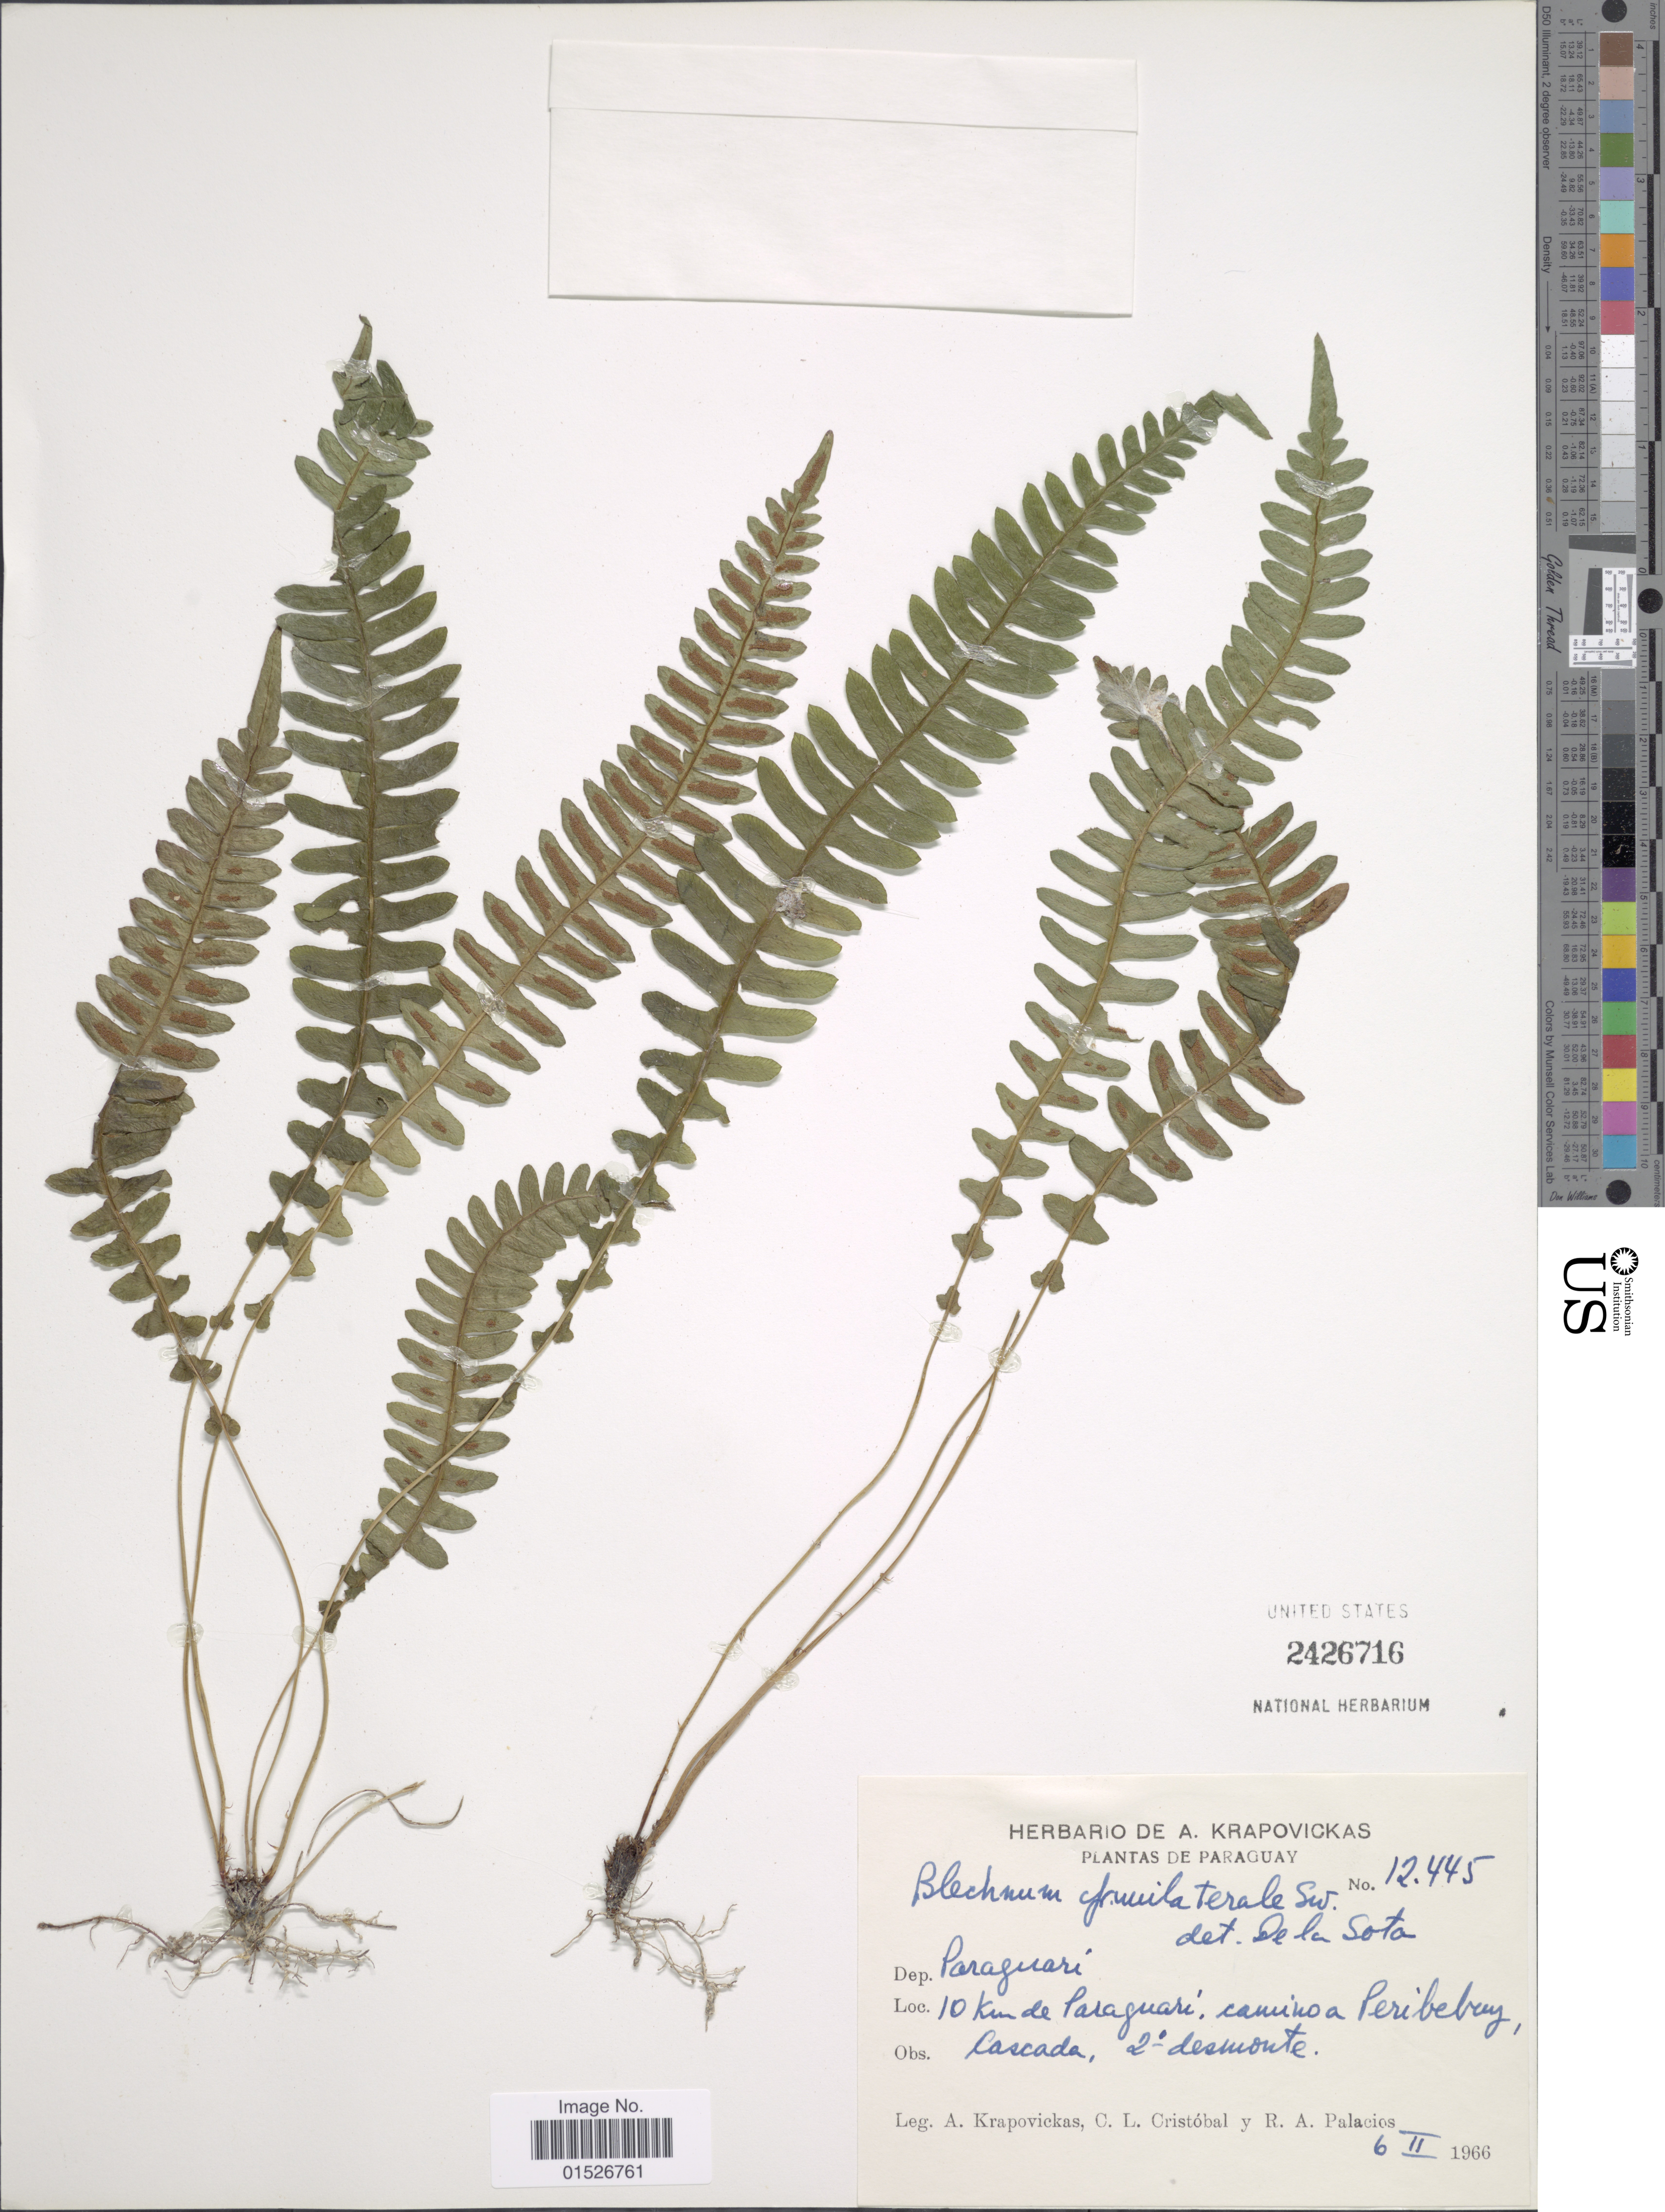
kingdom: Plantae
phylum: Tracheophyta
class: Polypodiopsida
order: Polypodiales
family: Blechnaceae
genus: Blechnum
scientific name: Blechnum polypodioides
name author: Raddi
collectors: A. Krapovickas, C. L. Cristóbal & R. Palacios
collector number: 12445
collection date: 1966-02-06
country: Paraguay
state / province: Paraguari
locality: Paraguari. Loc. 10 km de Paraguari, camino a Peribebuy, Cascada, 2º desmonte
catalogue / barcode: US 2426716